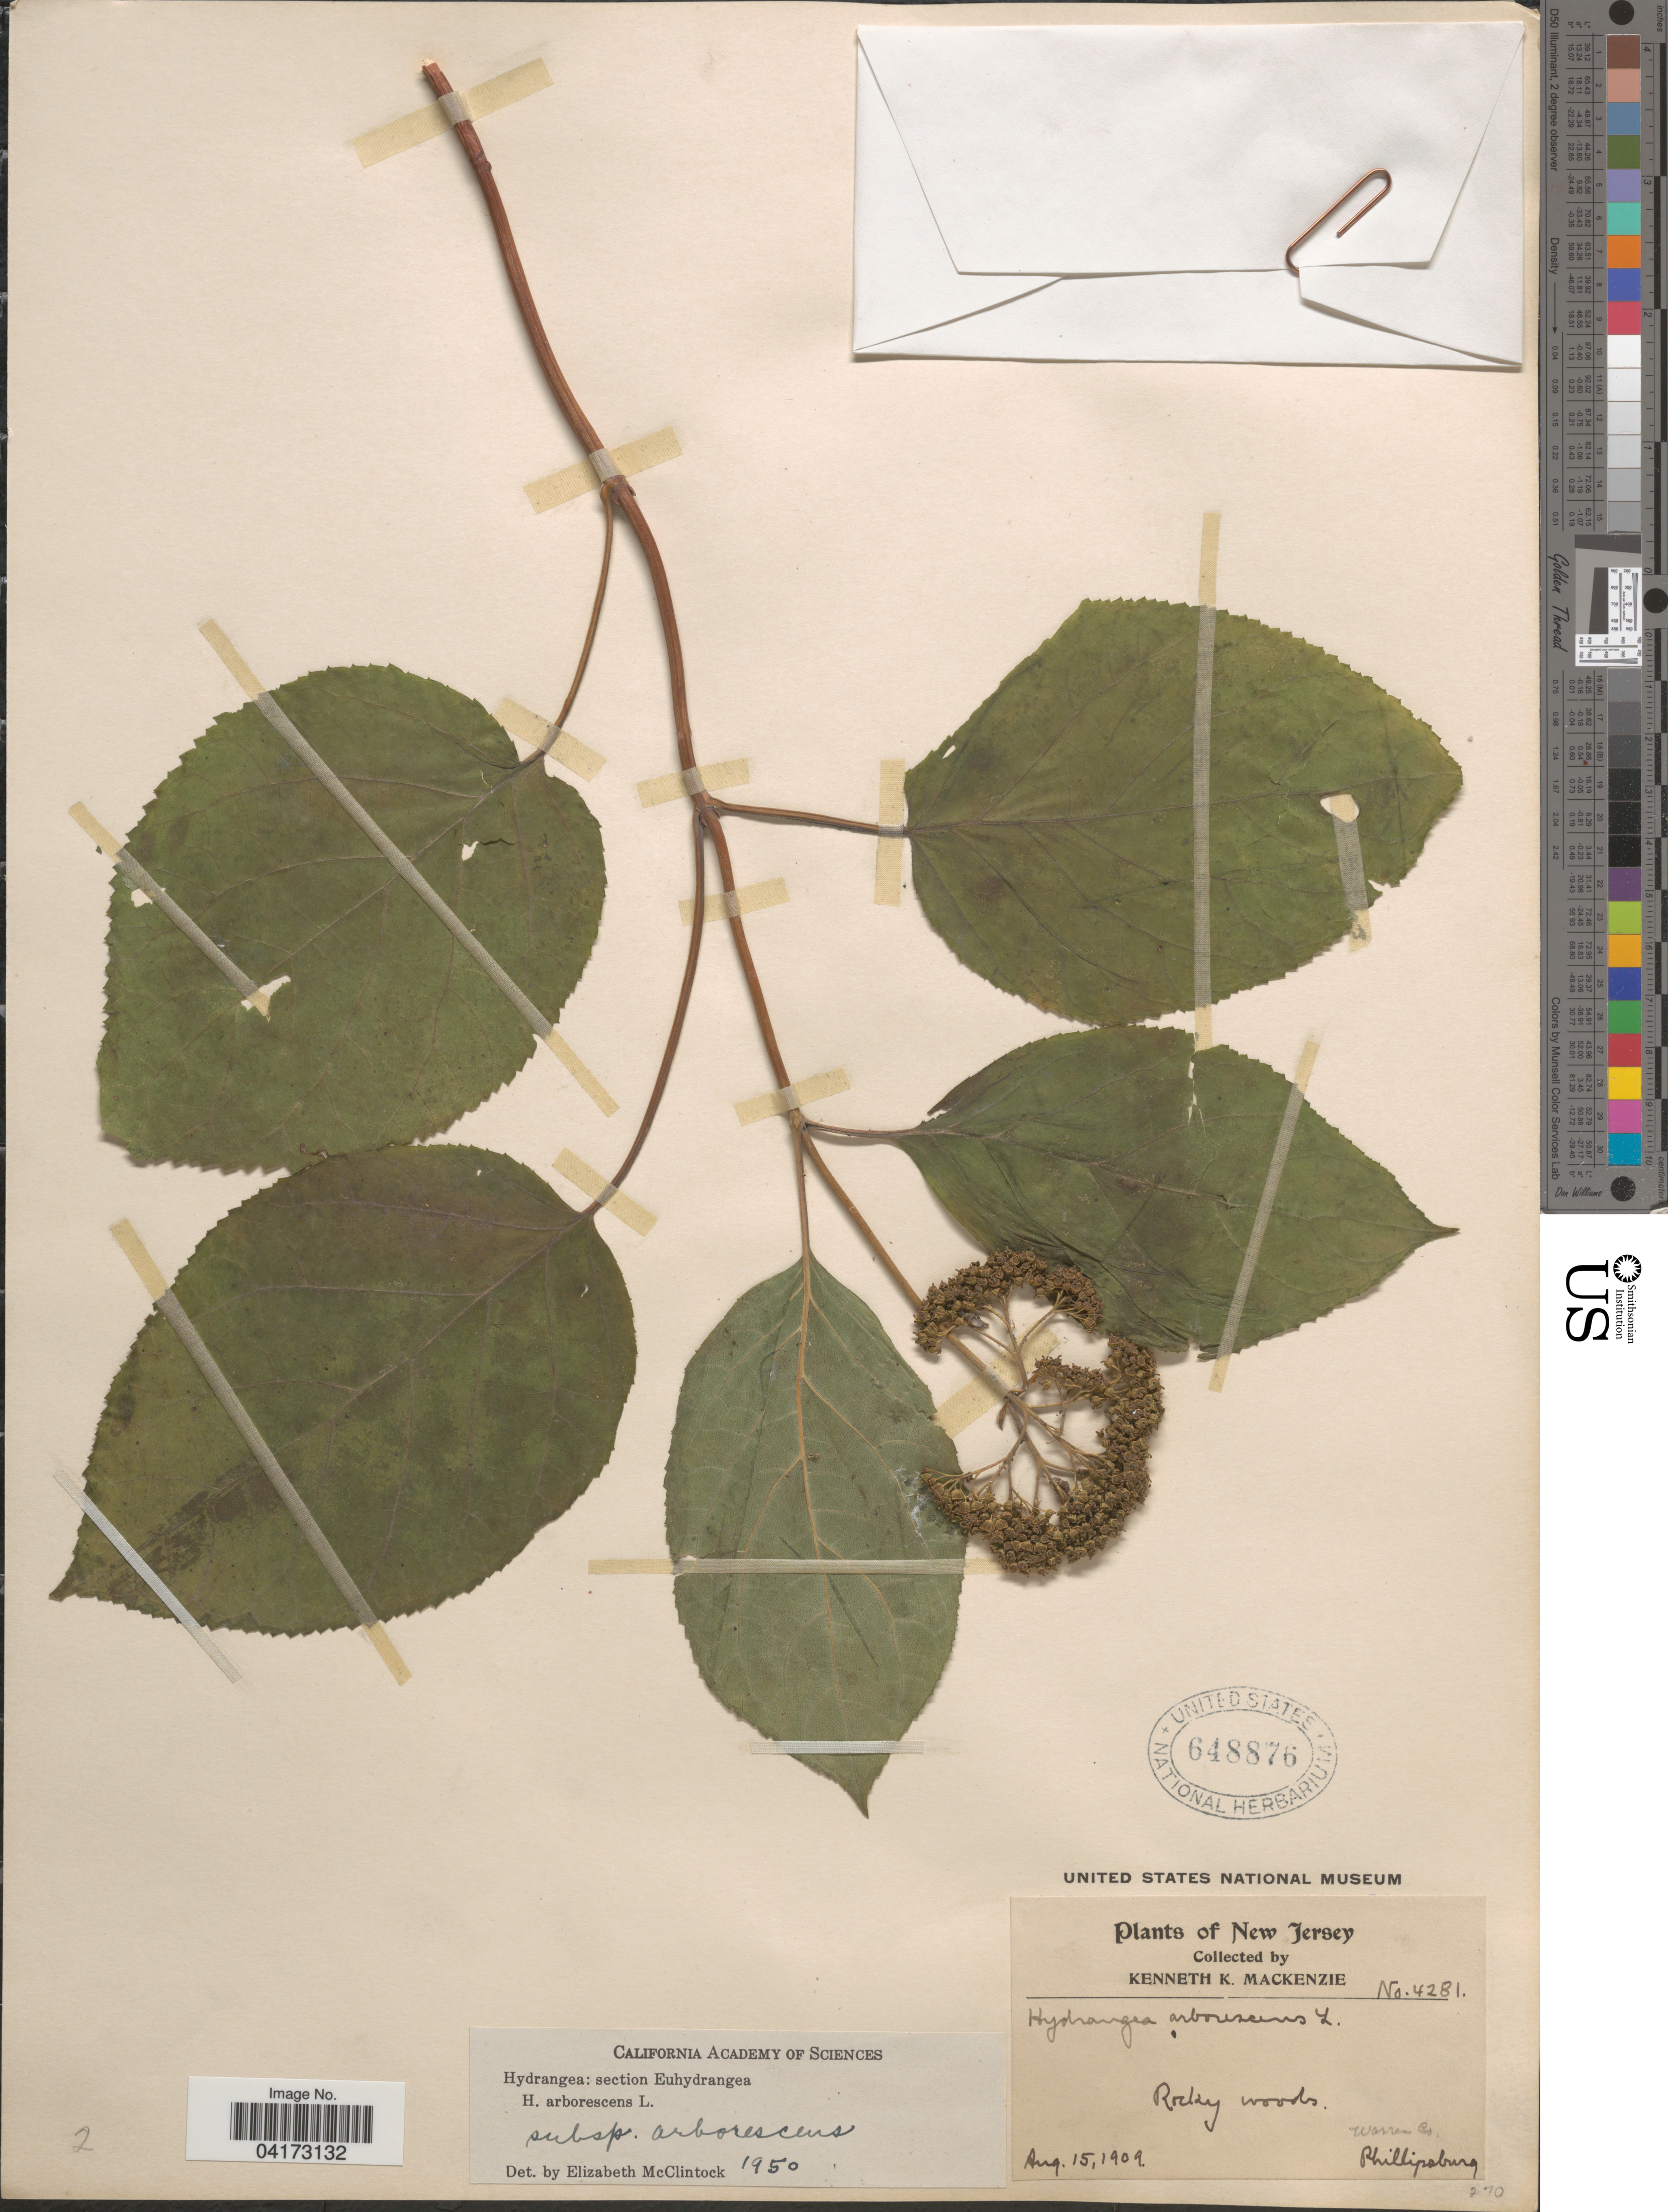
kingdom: Plantae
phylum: Tracheophyta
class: Magnoliopsida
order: Cornales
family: Hydrangeaceae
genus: Hydrangea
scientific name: Hydrangea arborescens subsp. arborescens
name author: L.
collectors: K. K. Mackenzie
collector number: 4281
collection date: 1909-08-15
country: United States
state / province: New Jersey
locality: Warren Co. Phillipsburg.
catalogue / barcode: US 648876